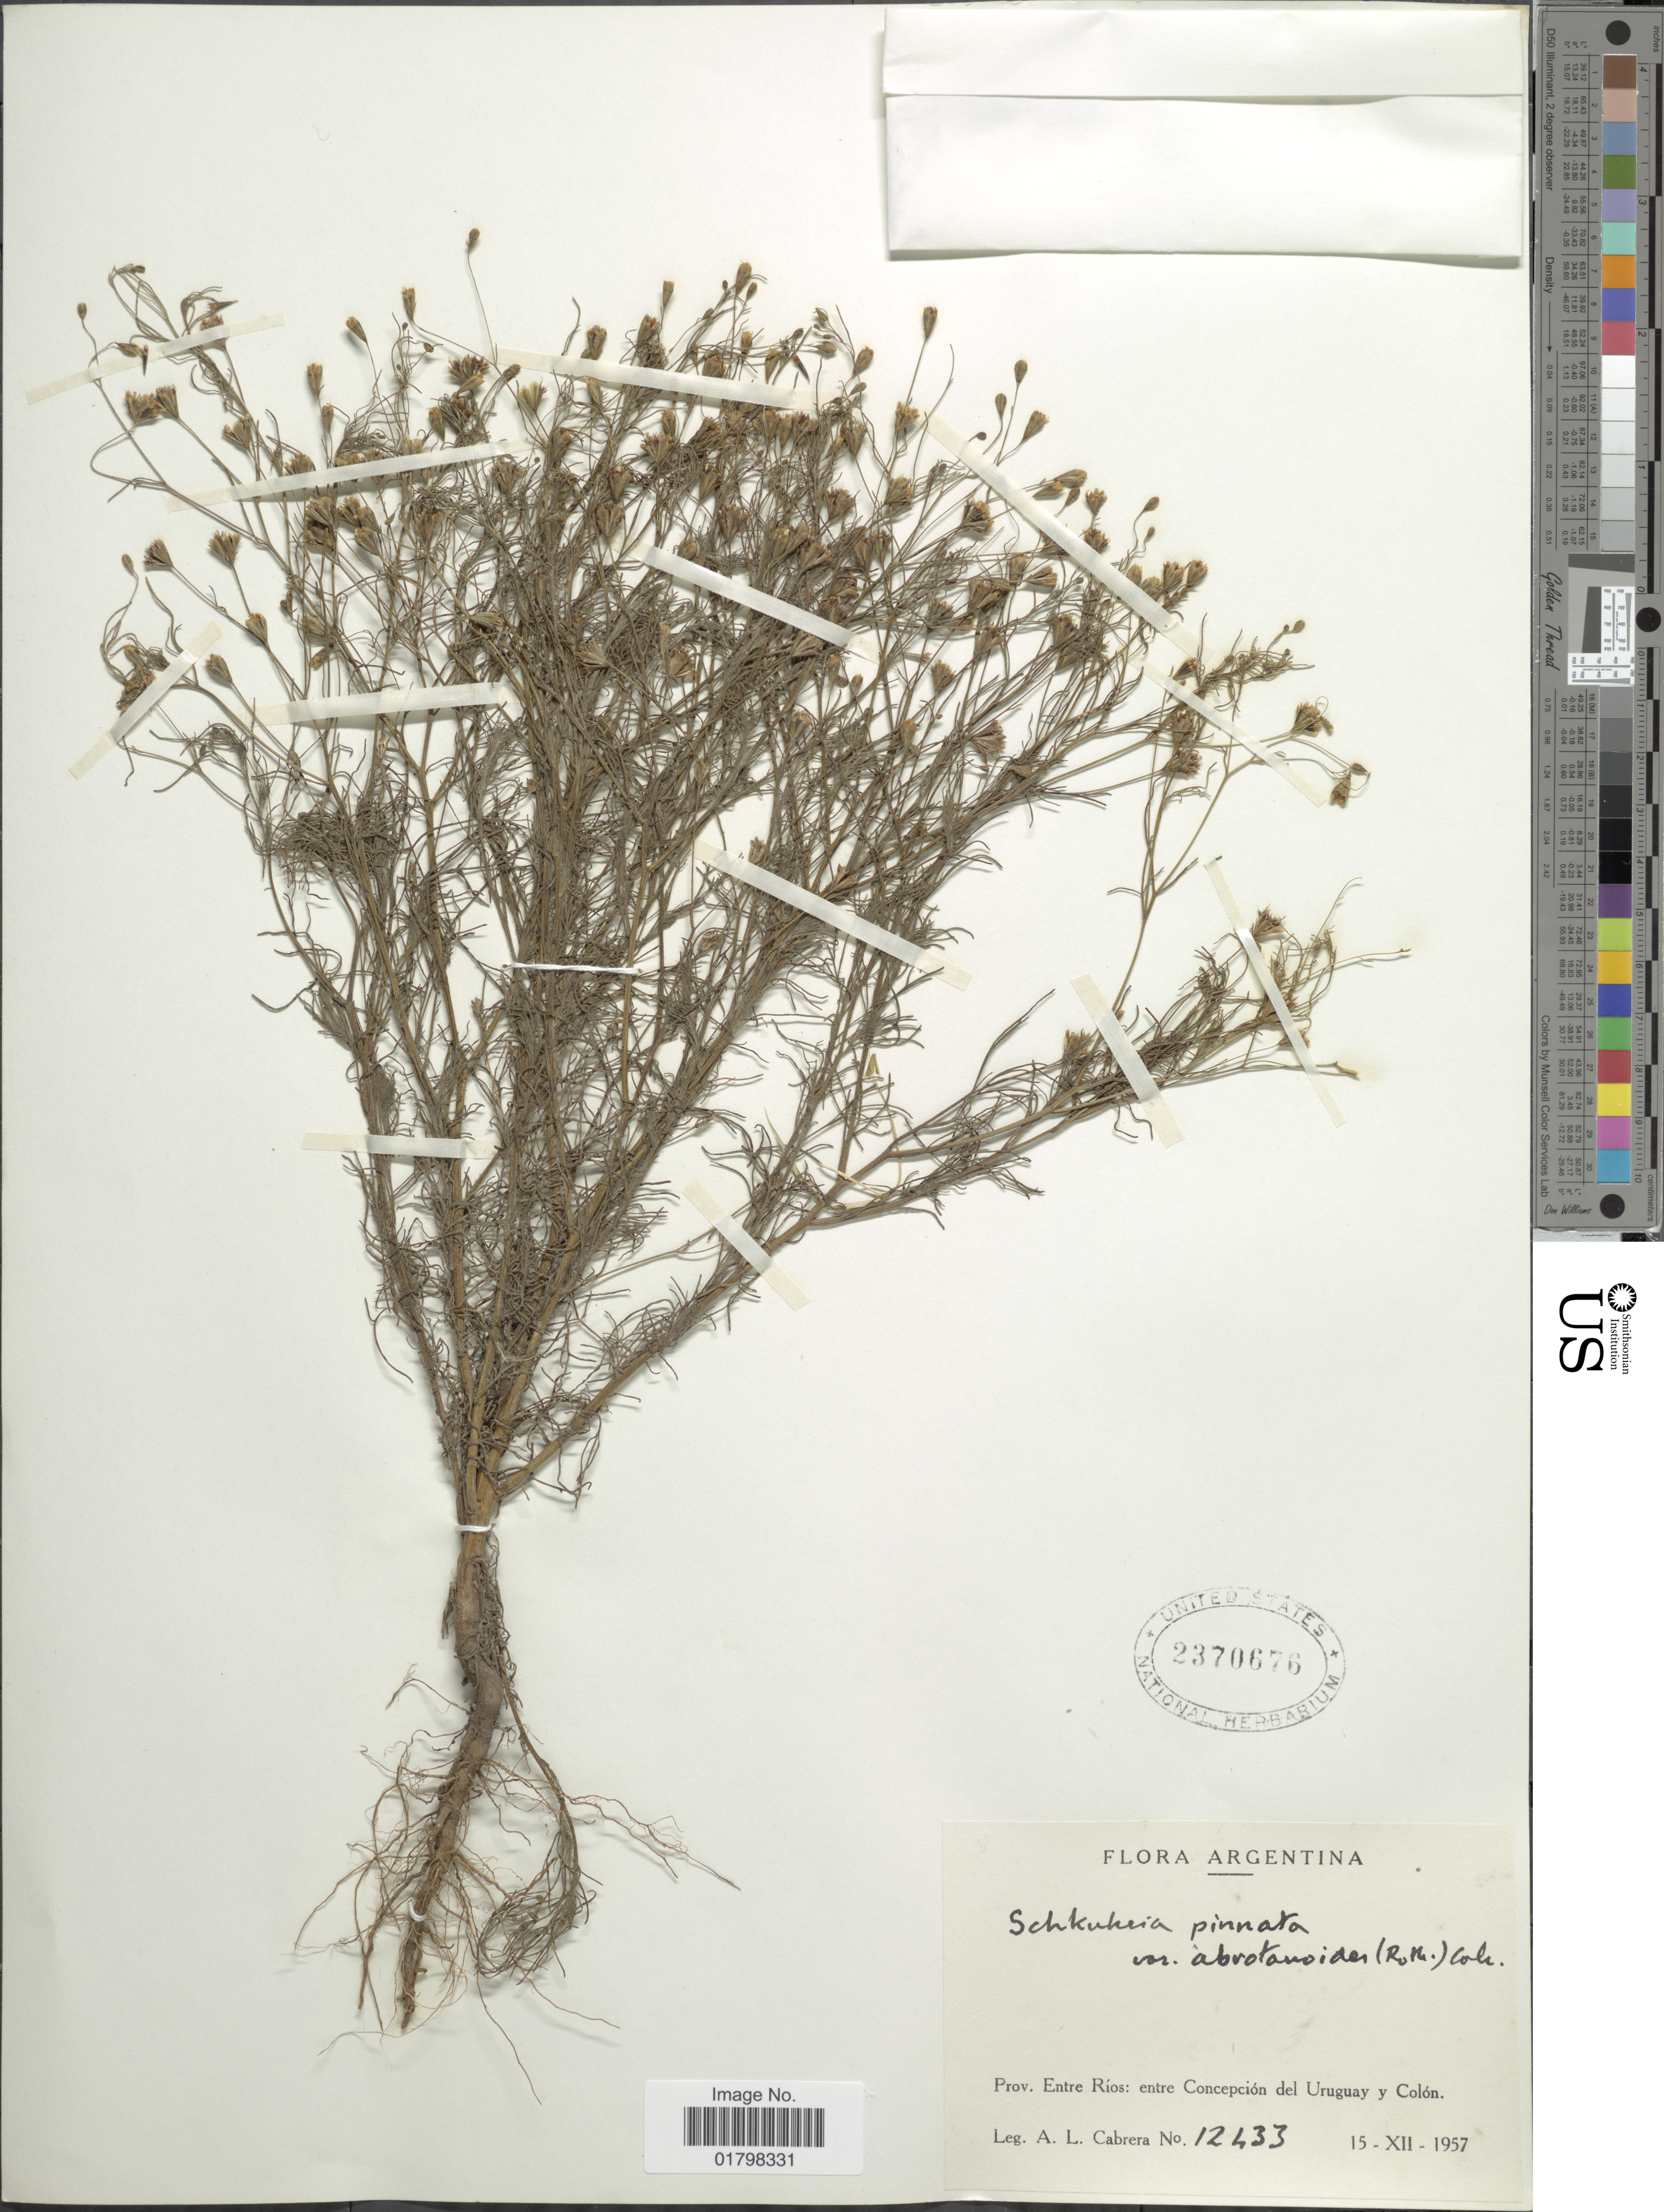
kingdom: Plantae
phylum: Tracheophyta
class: Magnoliopsida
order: Asterales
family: Asteraceae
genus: Schkuhria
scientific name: Schkuhria pinnata var. abrotanoides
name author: (Roth) Cabrera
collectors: A. L. Cabrera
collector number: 12433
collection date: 1957-12-15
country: Argentina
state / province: Entre Rios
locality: Entre Concepcion del Uruguay y Colon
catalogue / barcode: US 2370676